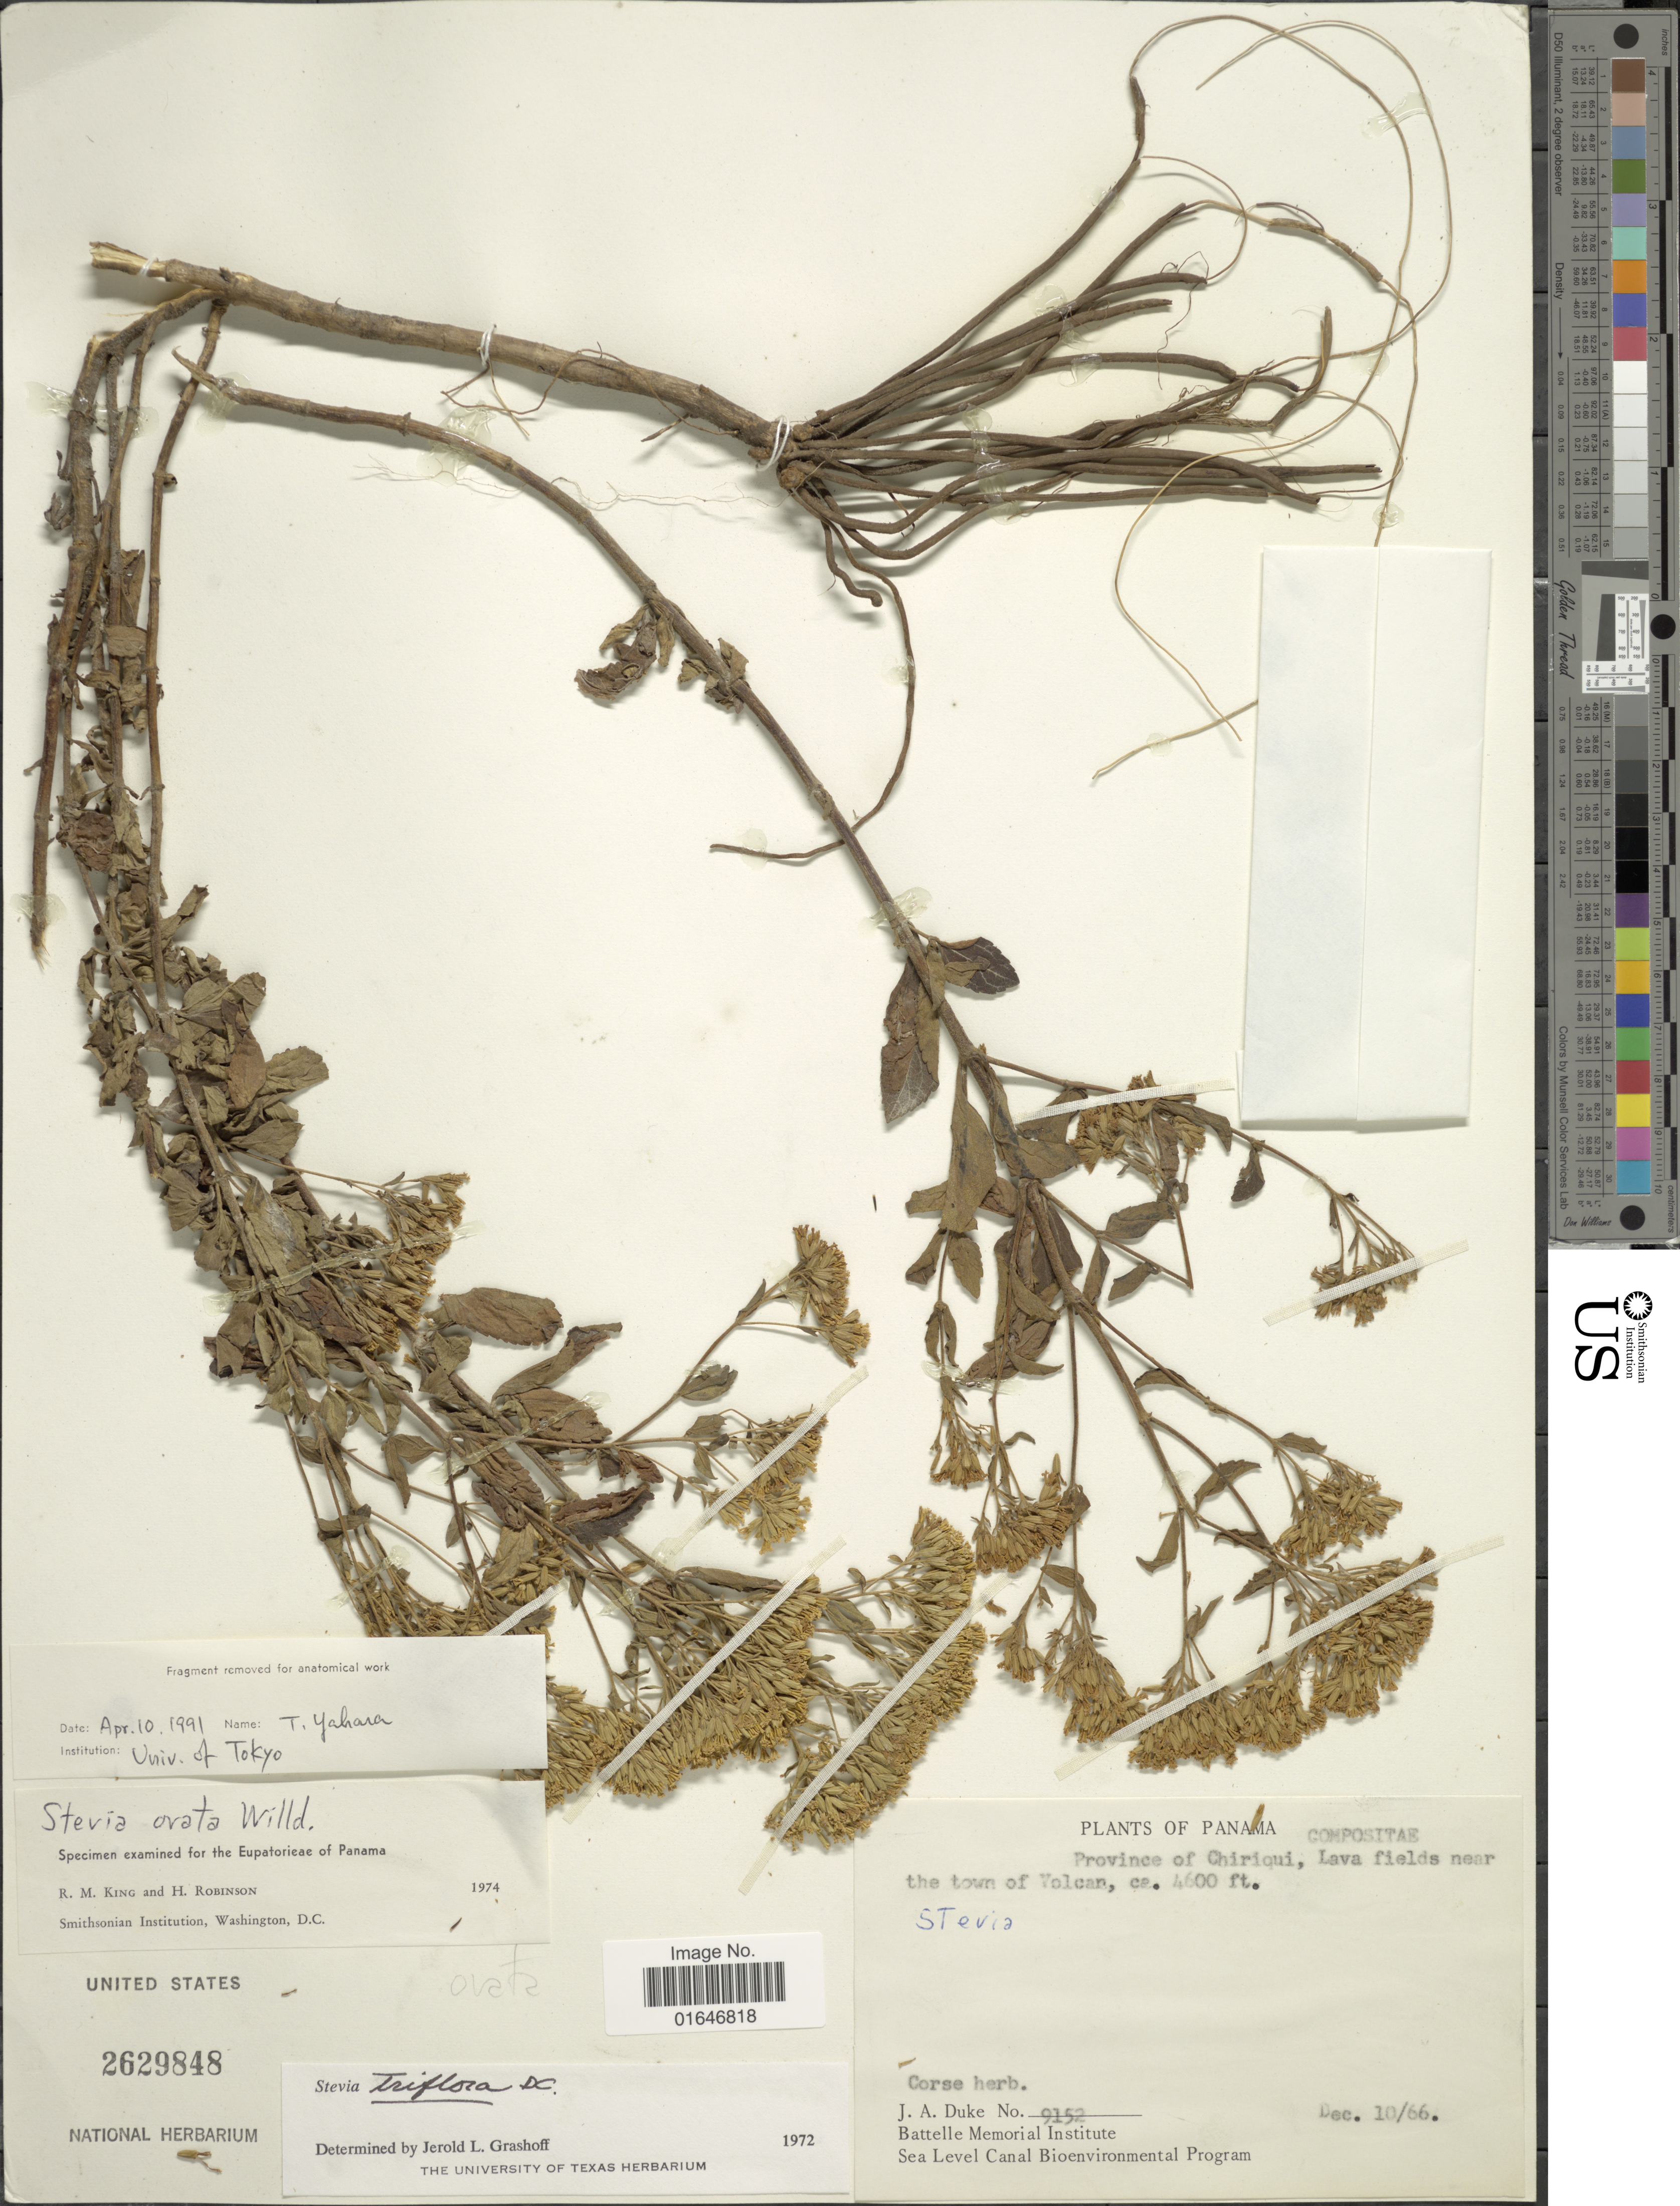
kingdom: Plantae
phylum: Tracheophyta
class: Magnoliopsida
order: Asterales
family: Asteraceae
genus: Stevia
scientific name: Stevia ovata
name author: Willd.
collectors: J. A. Duke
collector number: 9152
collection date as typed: Transcribed d/m/y: 10/12/66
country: Panama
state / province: Chiriqui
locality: Lava fields near the town of Volcan.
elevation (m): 1402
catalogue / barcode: US 2629848